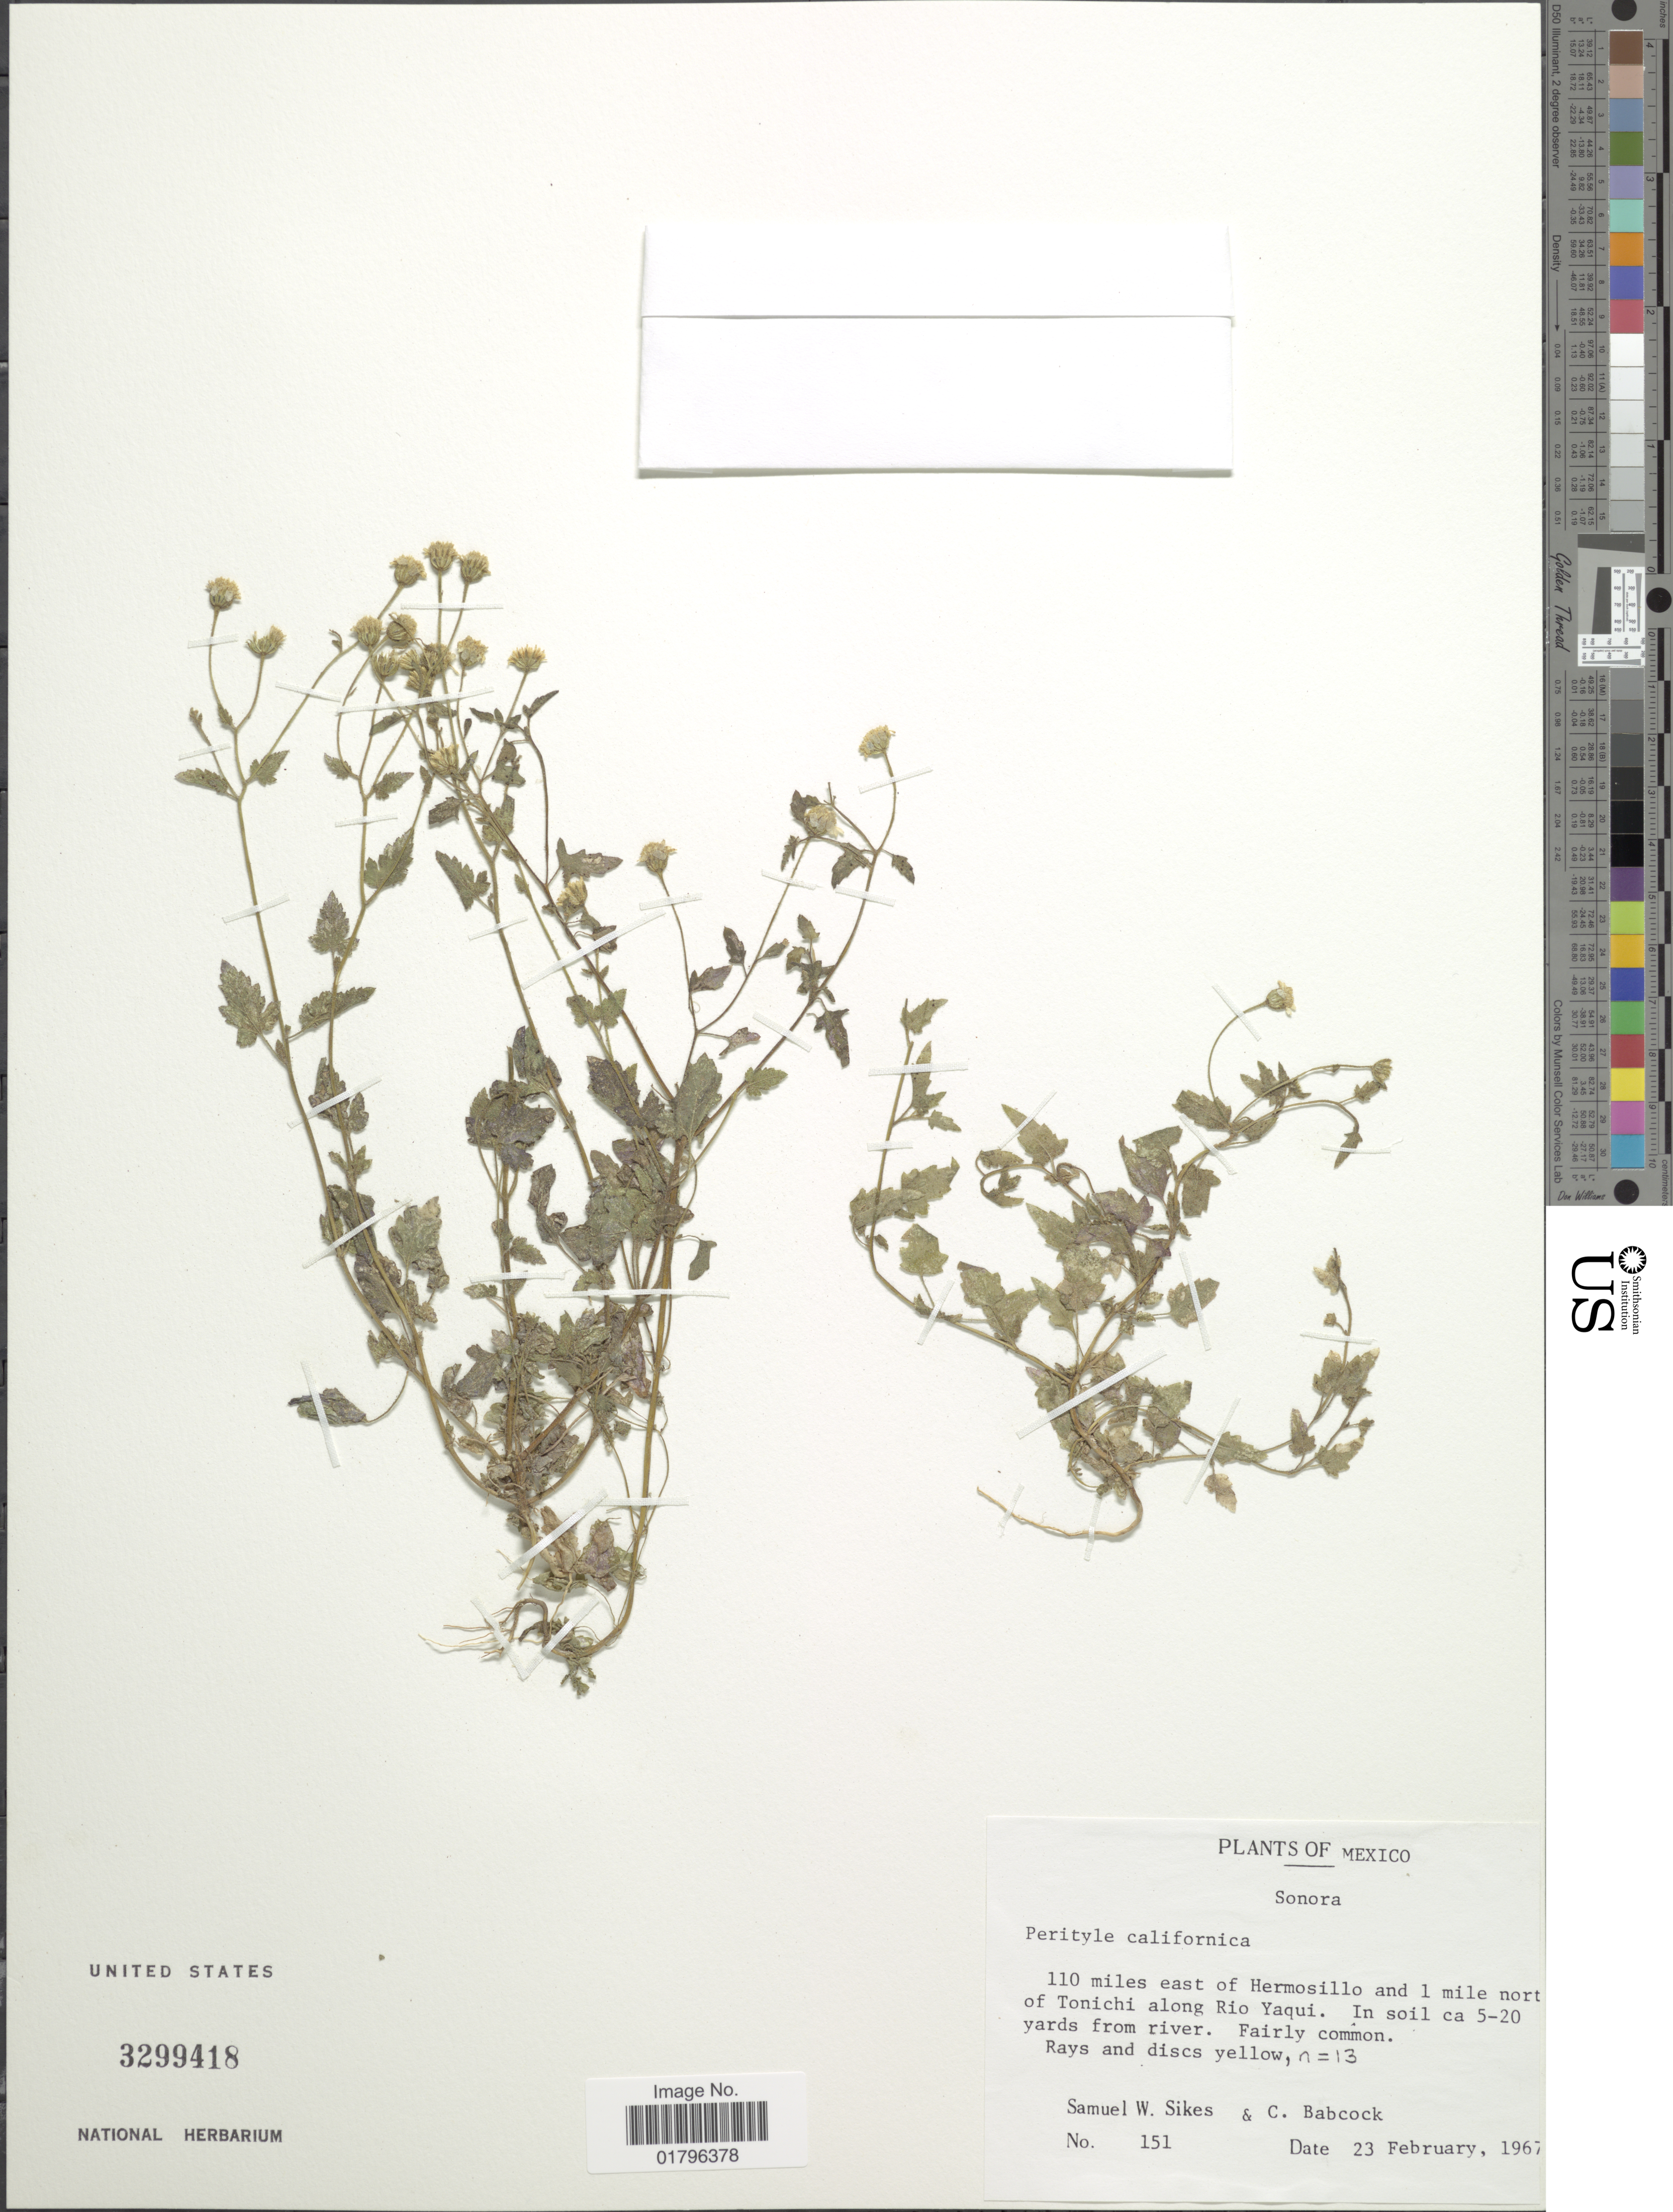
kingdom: Plantae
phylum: Tracheophyta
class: Magnoliopsida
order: Asterales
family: Asteraceae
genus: Perityle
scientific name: Perityle californica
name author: Benth.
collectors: S. Sikes & C. Babcock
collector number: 151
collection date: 1967-02-23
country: Mexico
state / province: Sonora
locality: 110 miles east of Hermosillo and 1 mile north of Tonichi along Rio Yaqui, in soil ca 5-20 yards from river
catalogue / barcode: US 3299418